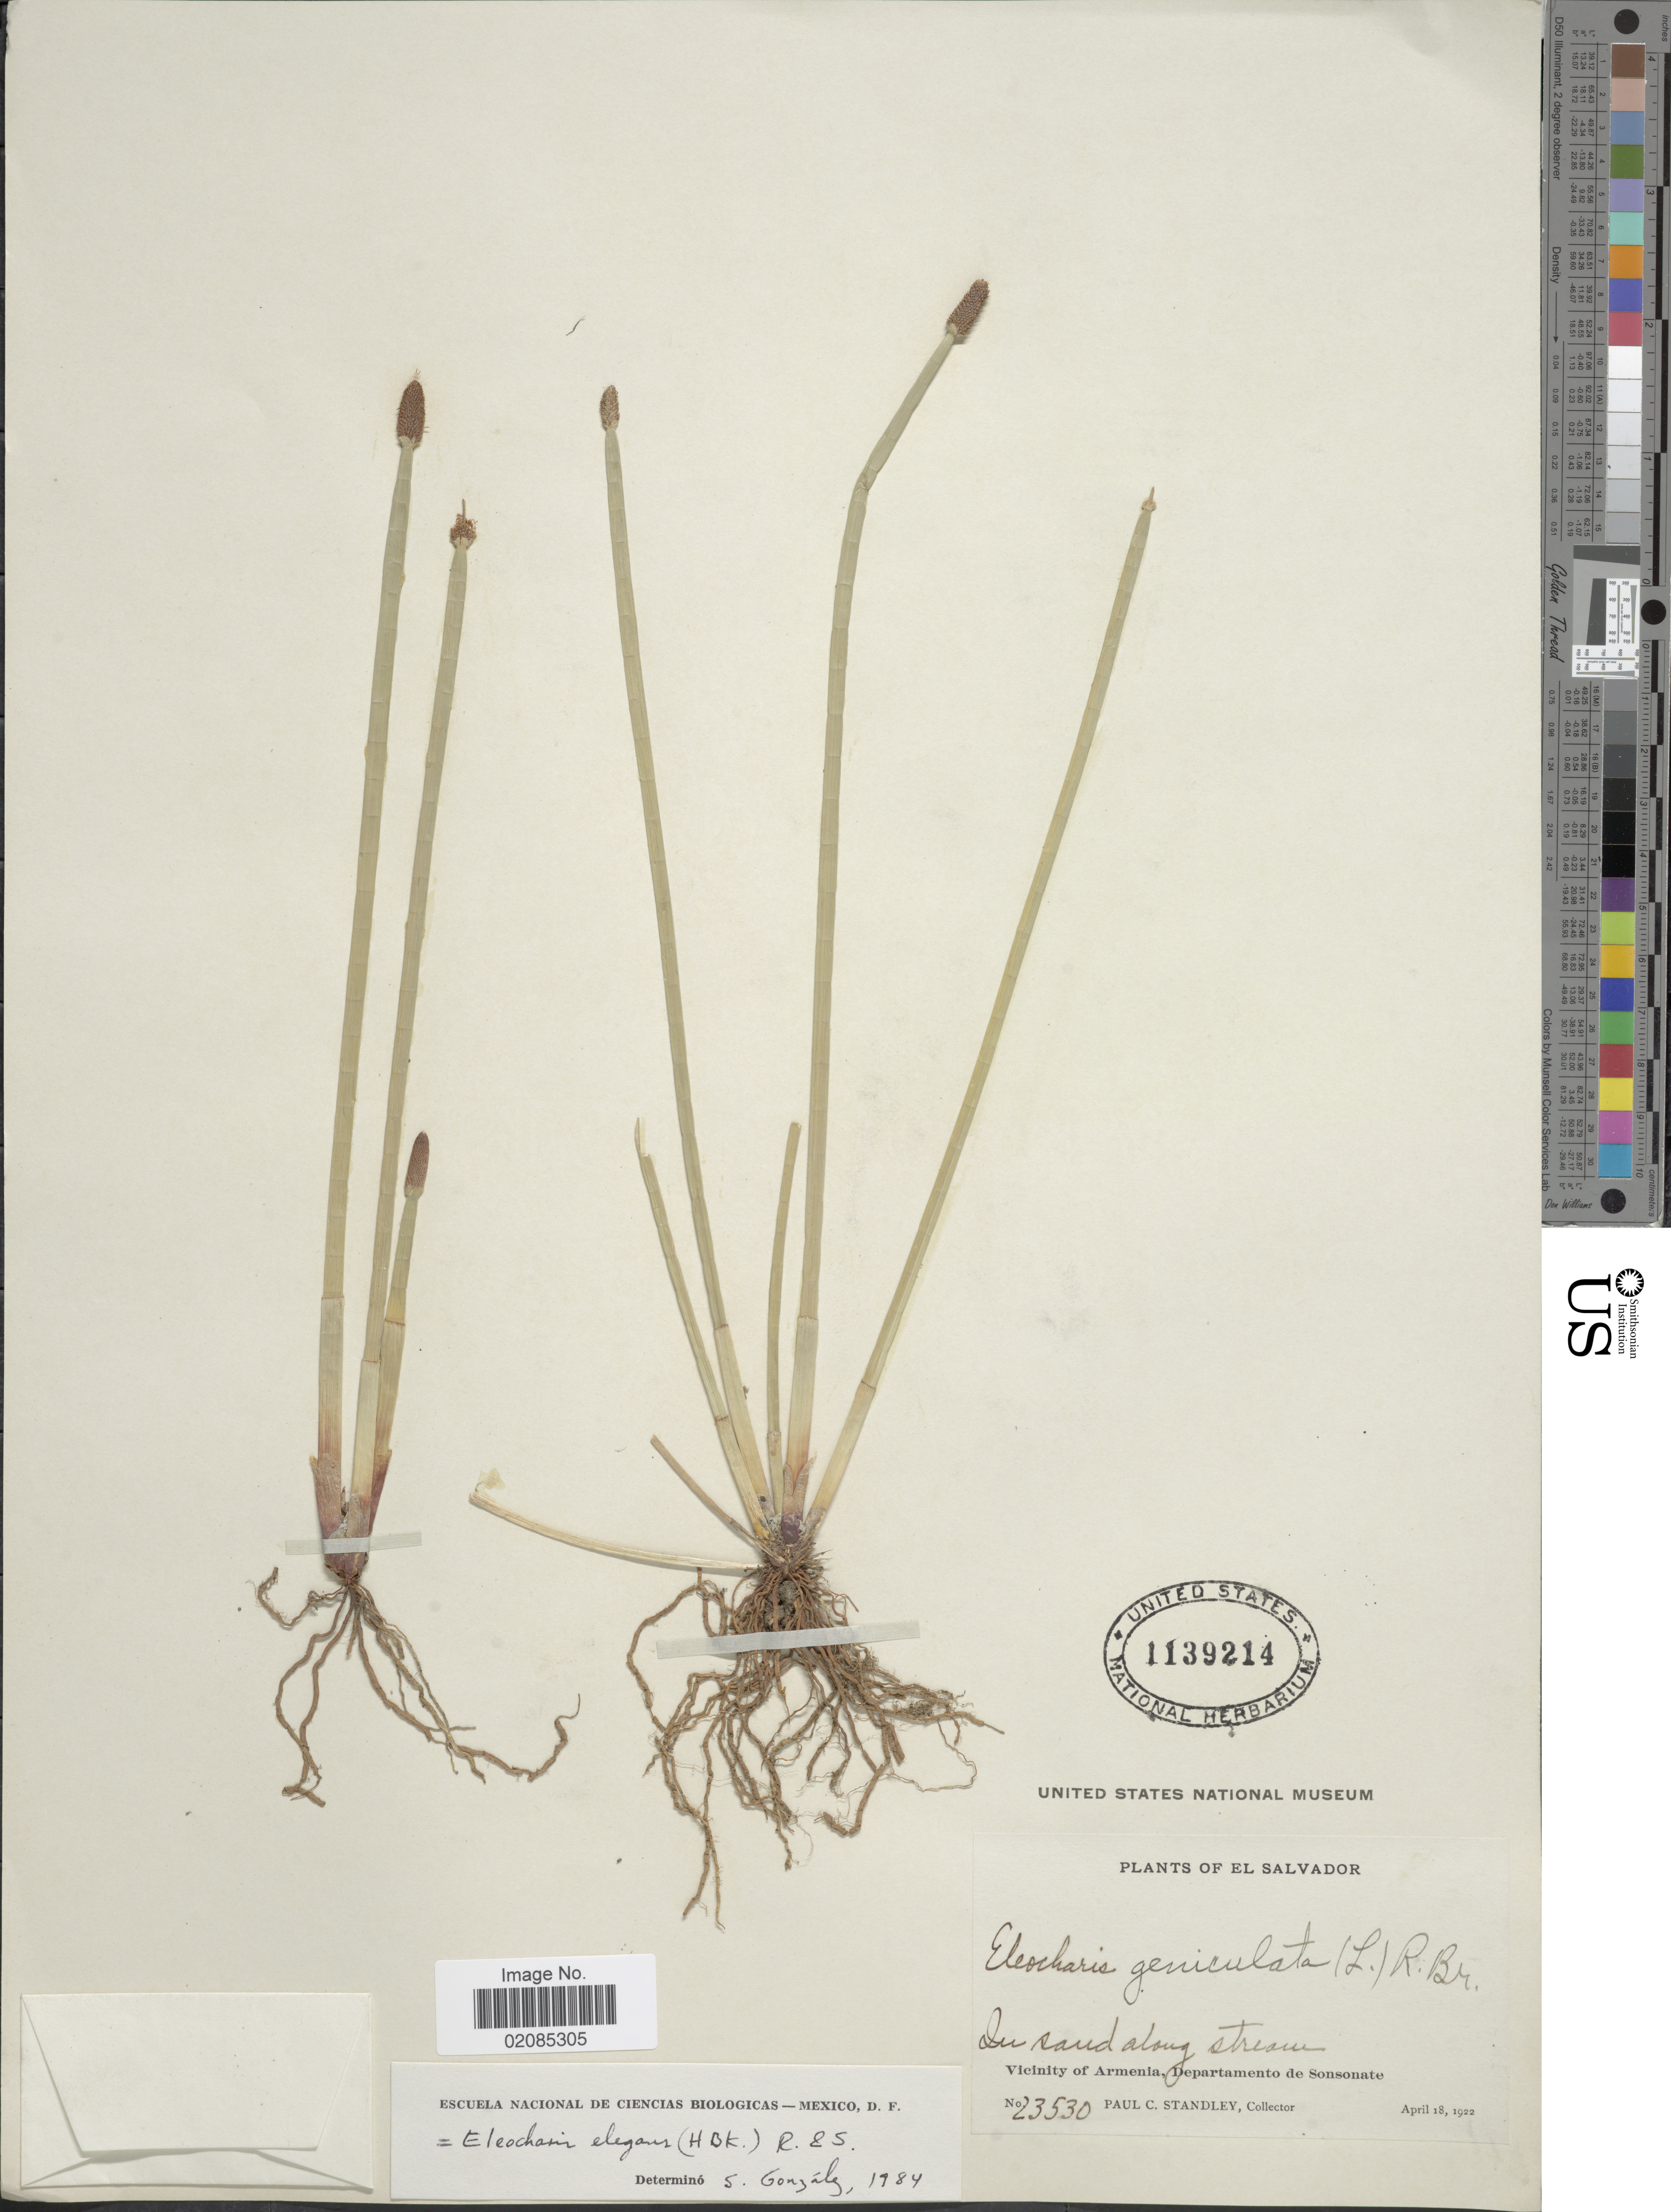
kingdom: Plantae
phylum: Tracheophyta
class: Liliopsida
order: Poales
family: Cyperaceae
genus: Eleocharis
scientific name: Eleocharis elegans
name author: (Kunth) Roem. & Schult.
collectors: P. C. Standley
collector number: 23530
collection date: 1922-04-18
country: El Salvador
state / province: Sonsonate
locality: Vicinity of Armenia, Departamento de Sonsonate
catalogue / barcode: US 1139214